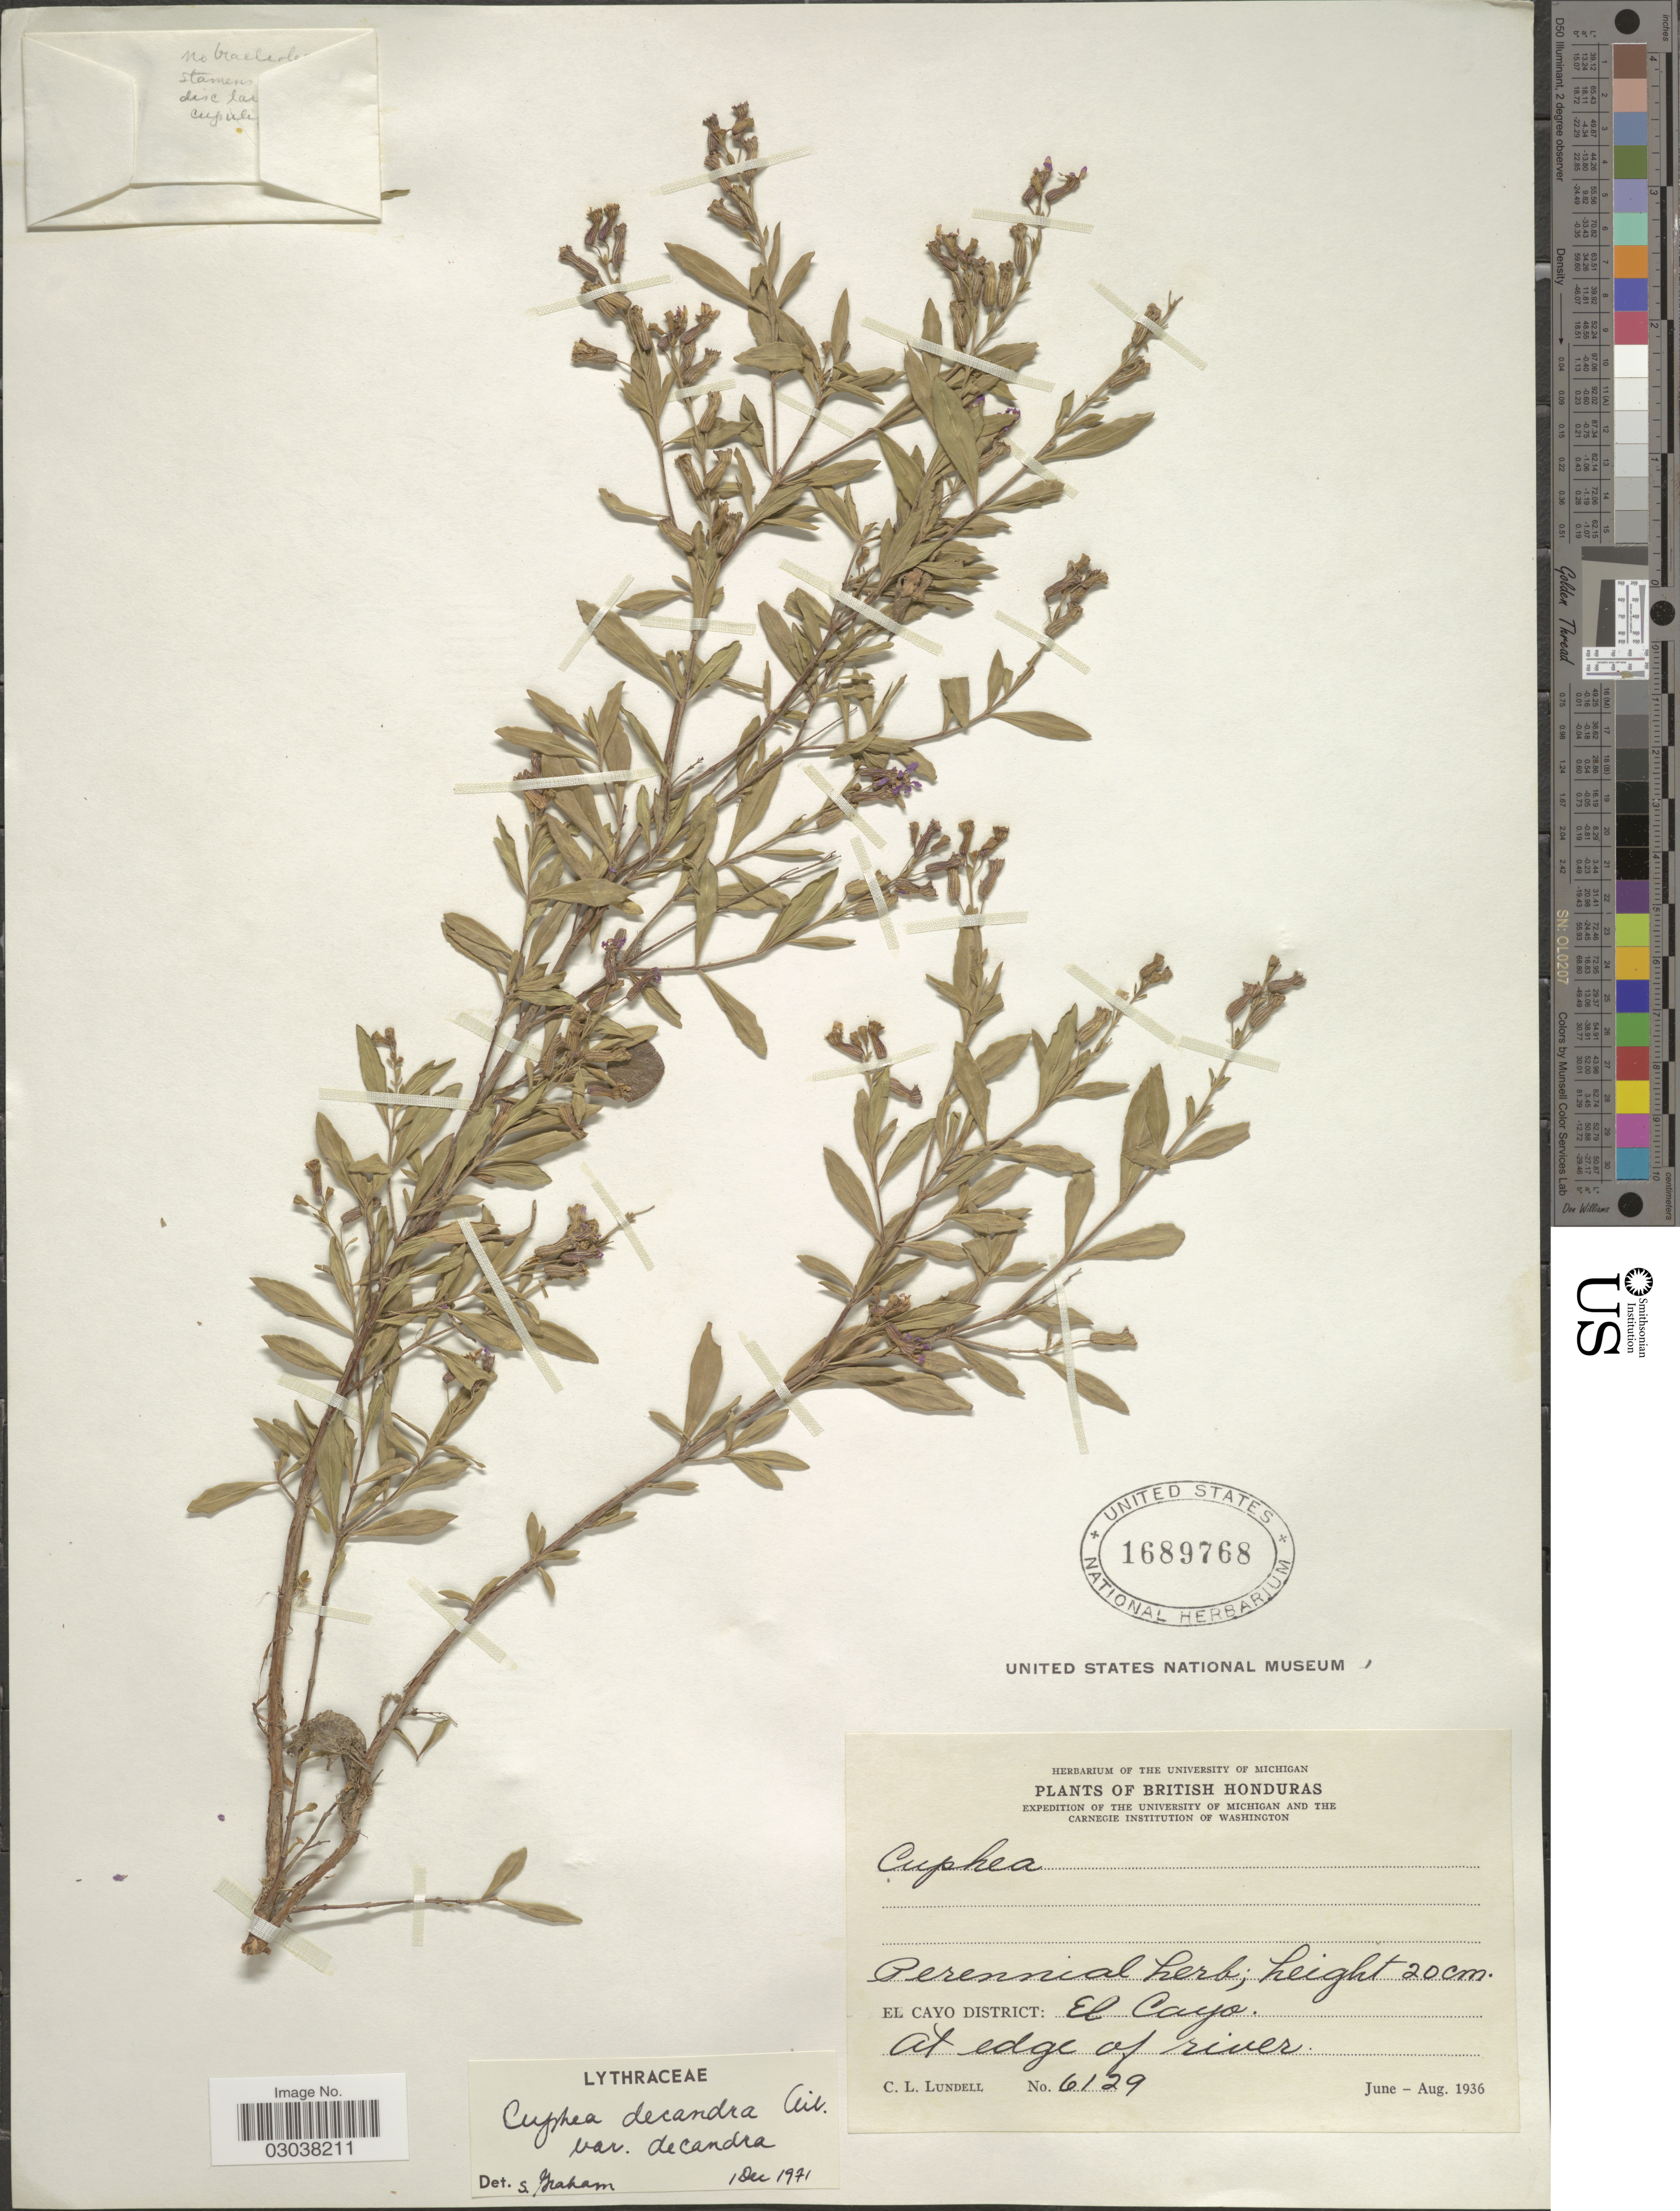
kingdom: Plantae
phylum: Tracheophyta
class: Magnoliopsida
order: Myrtales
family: Lythraceae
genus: Cuphea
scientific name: Cuphea decandra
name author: W.T. Aiton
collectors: C. L. Lundell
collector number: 6129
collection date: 1936-06/1936-08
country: Belize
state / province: Cayo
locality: British Honduras. El Cayo District: El Cayo, at edge of river.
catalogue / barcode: US 1689768